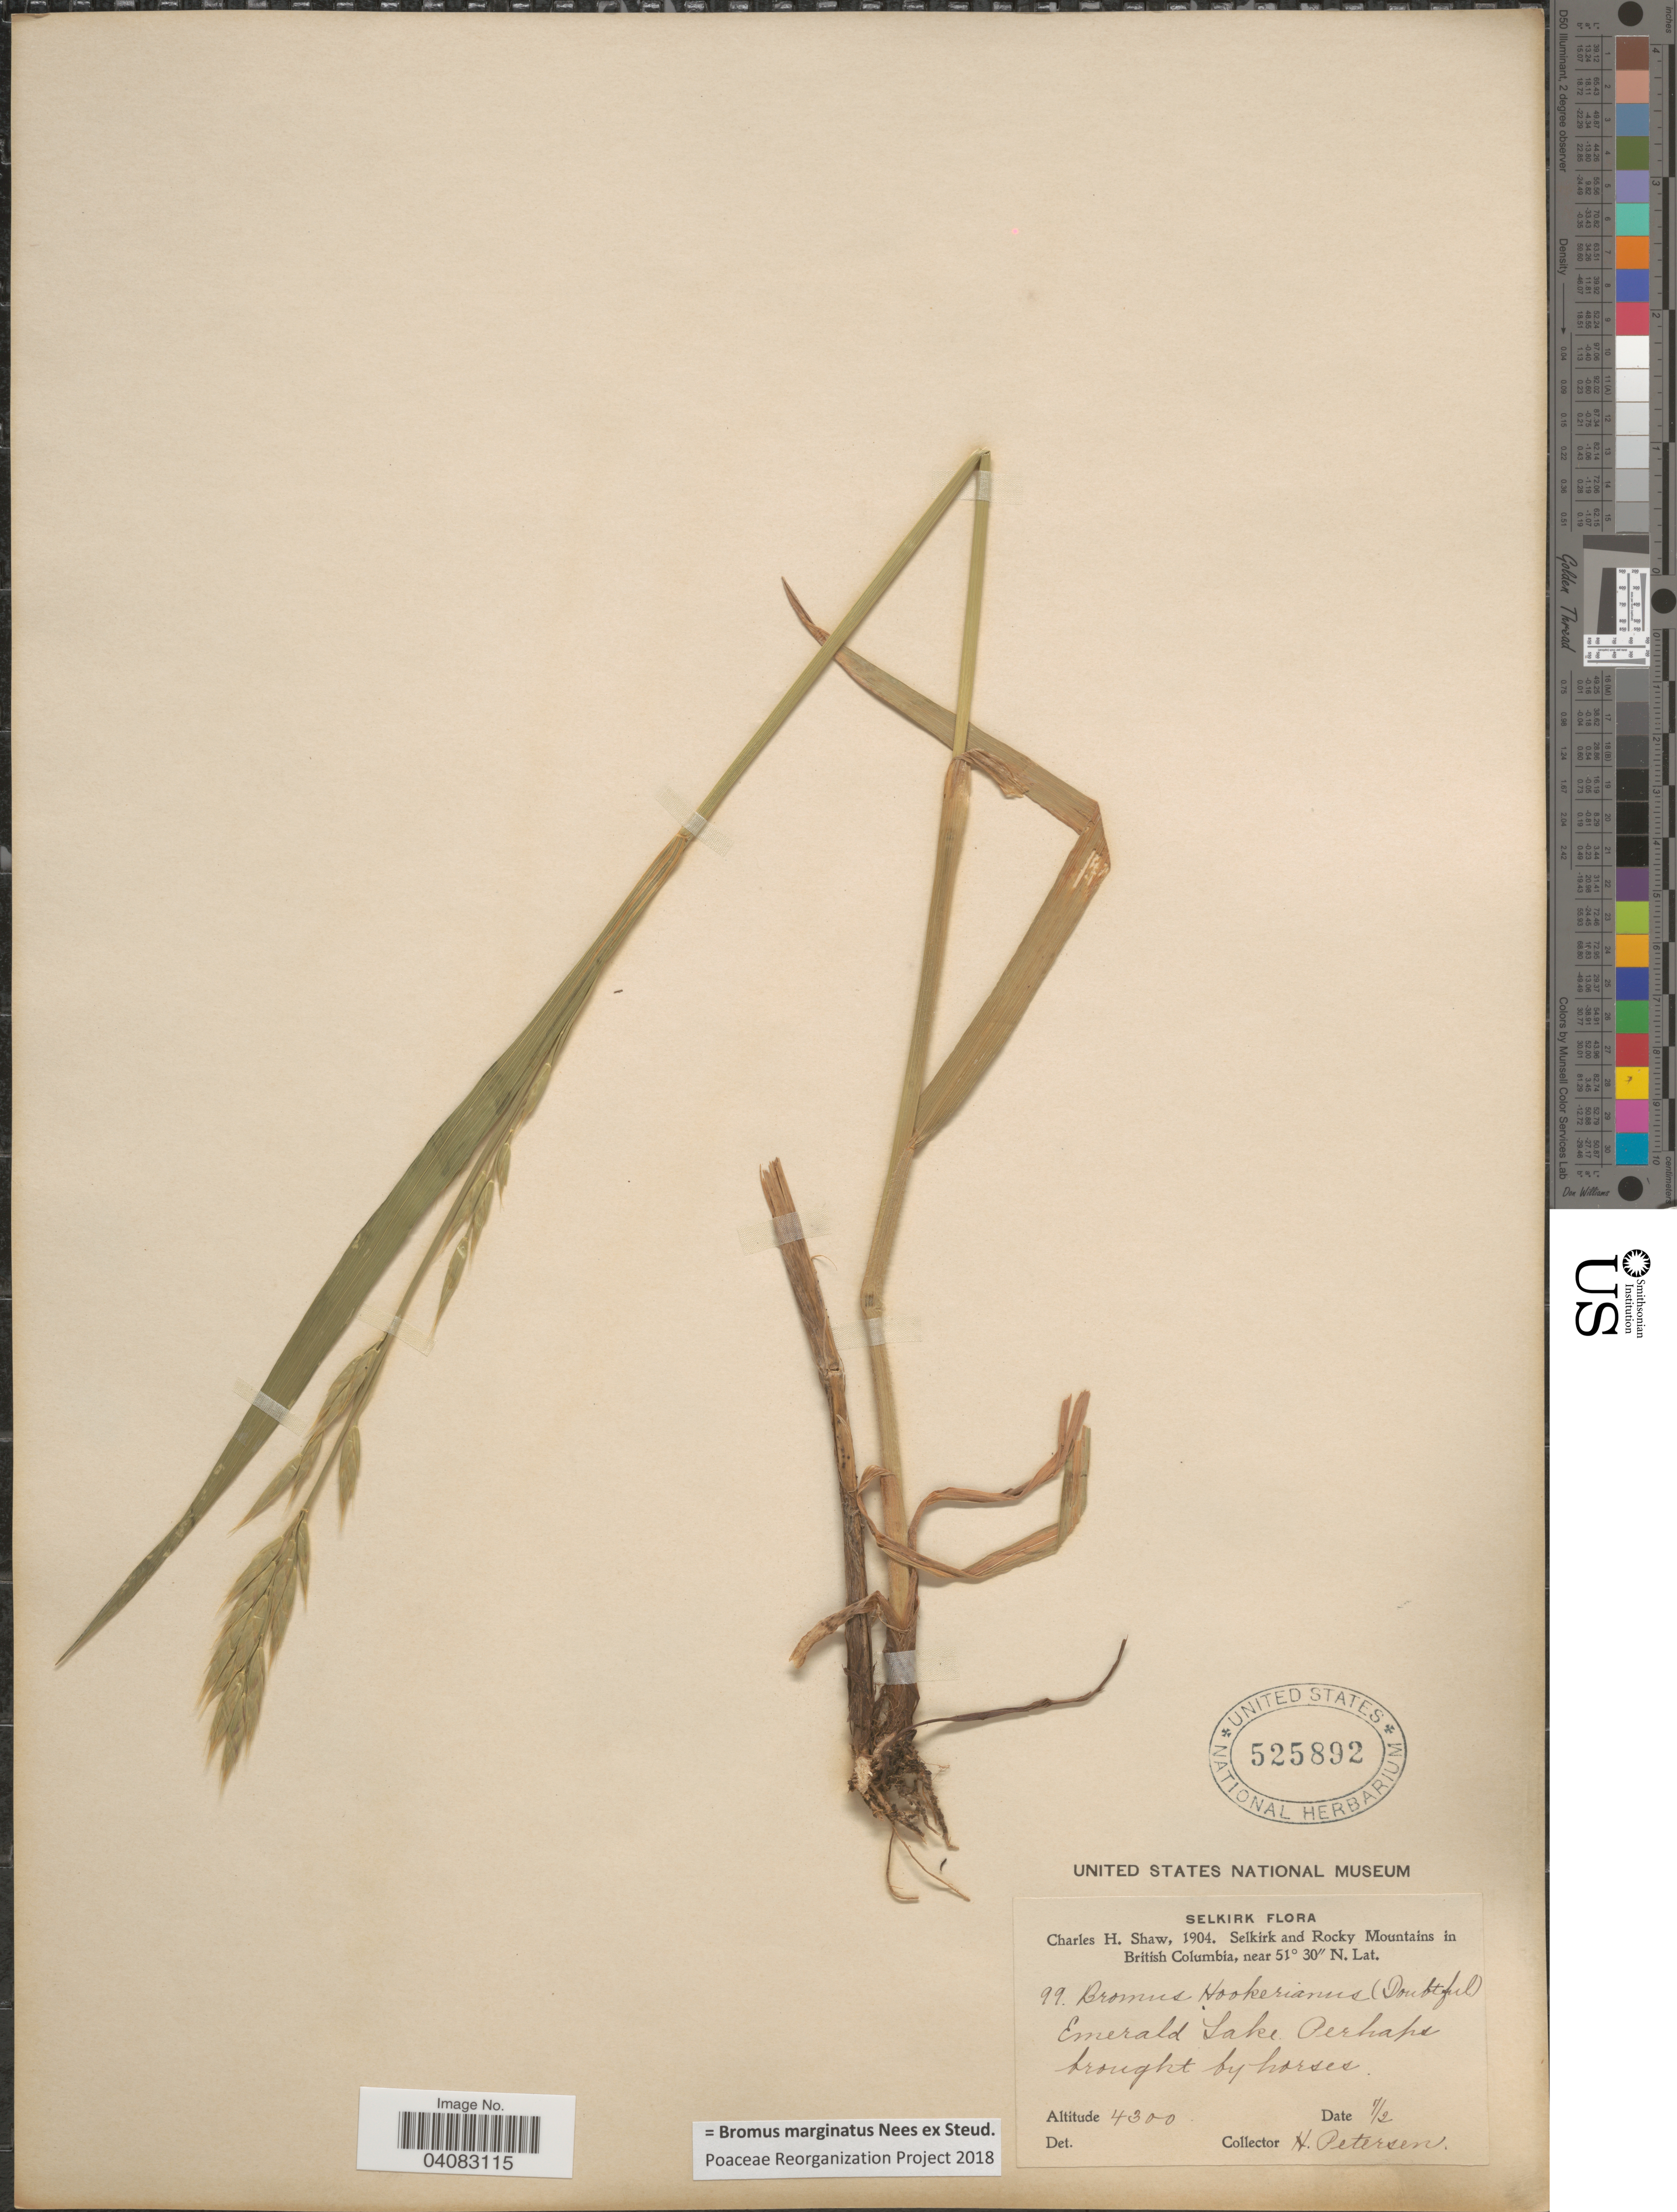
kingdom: Plantae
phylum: Tracheophyta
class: Liliopsida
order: Poales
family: Poaceae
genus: Bromus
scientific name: Bromus marginatus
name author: Nees ex Steud.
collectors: H. Petersen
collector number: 99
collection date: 1904-02-07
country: Canada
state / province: British Columbia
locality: Selkirk. Selkirk and Rocky Mountains. Emerald Lake.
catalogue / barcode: US 525892